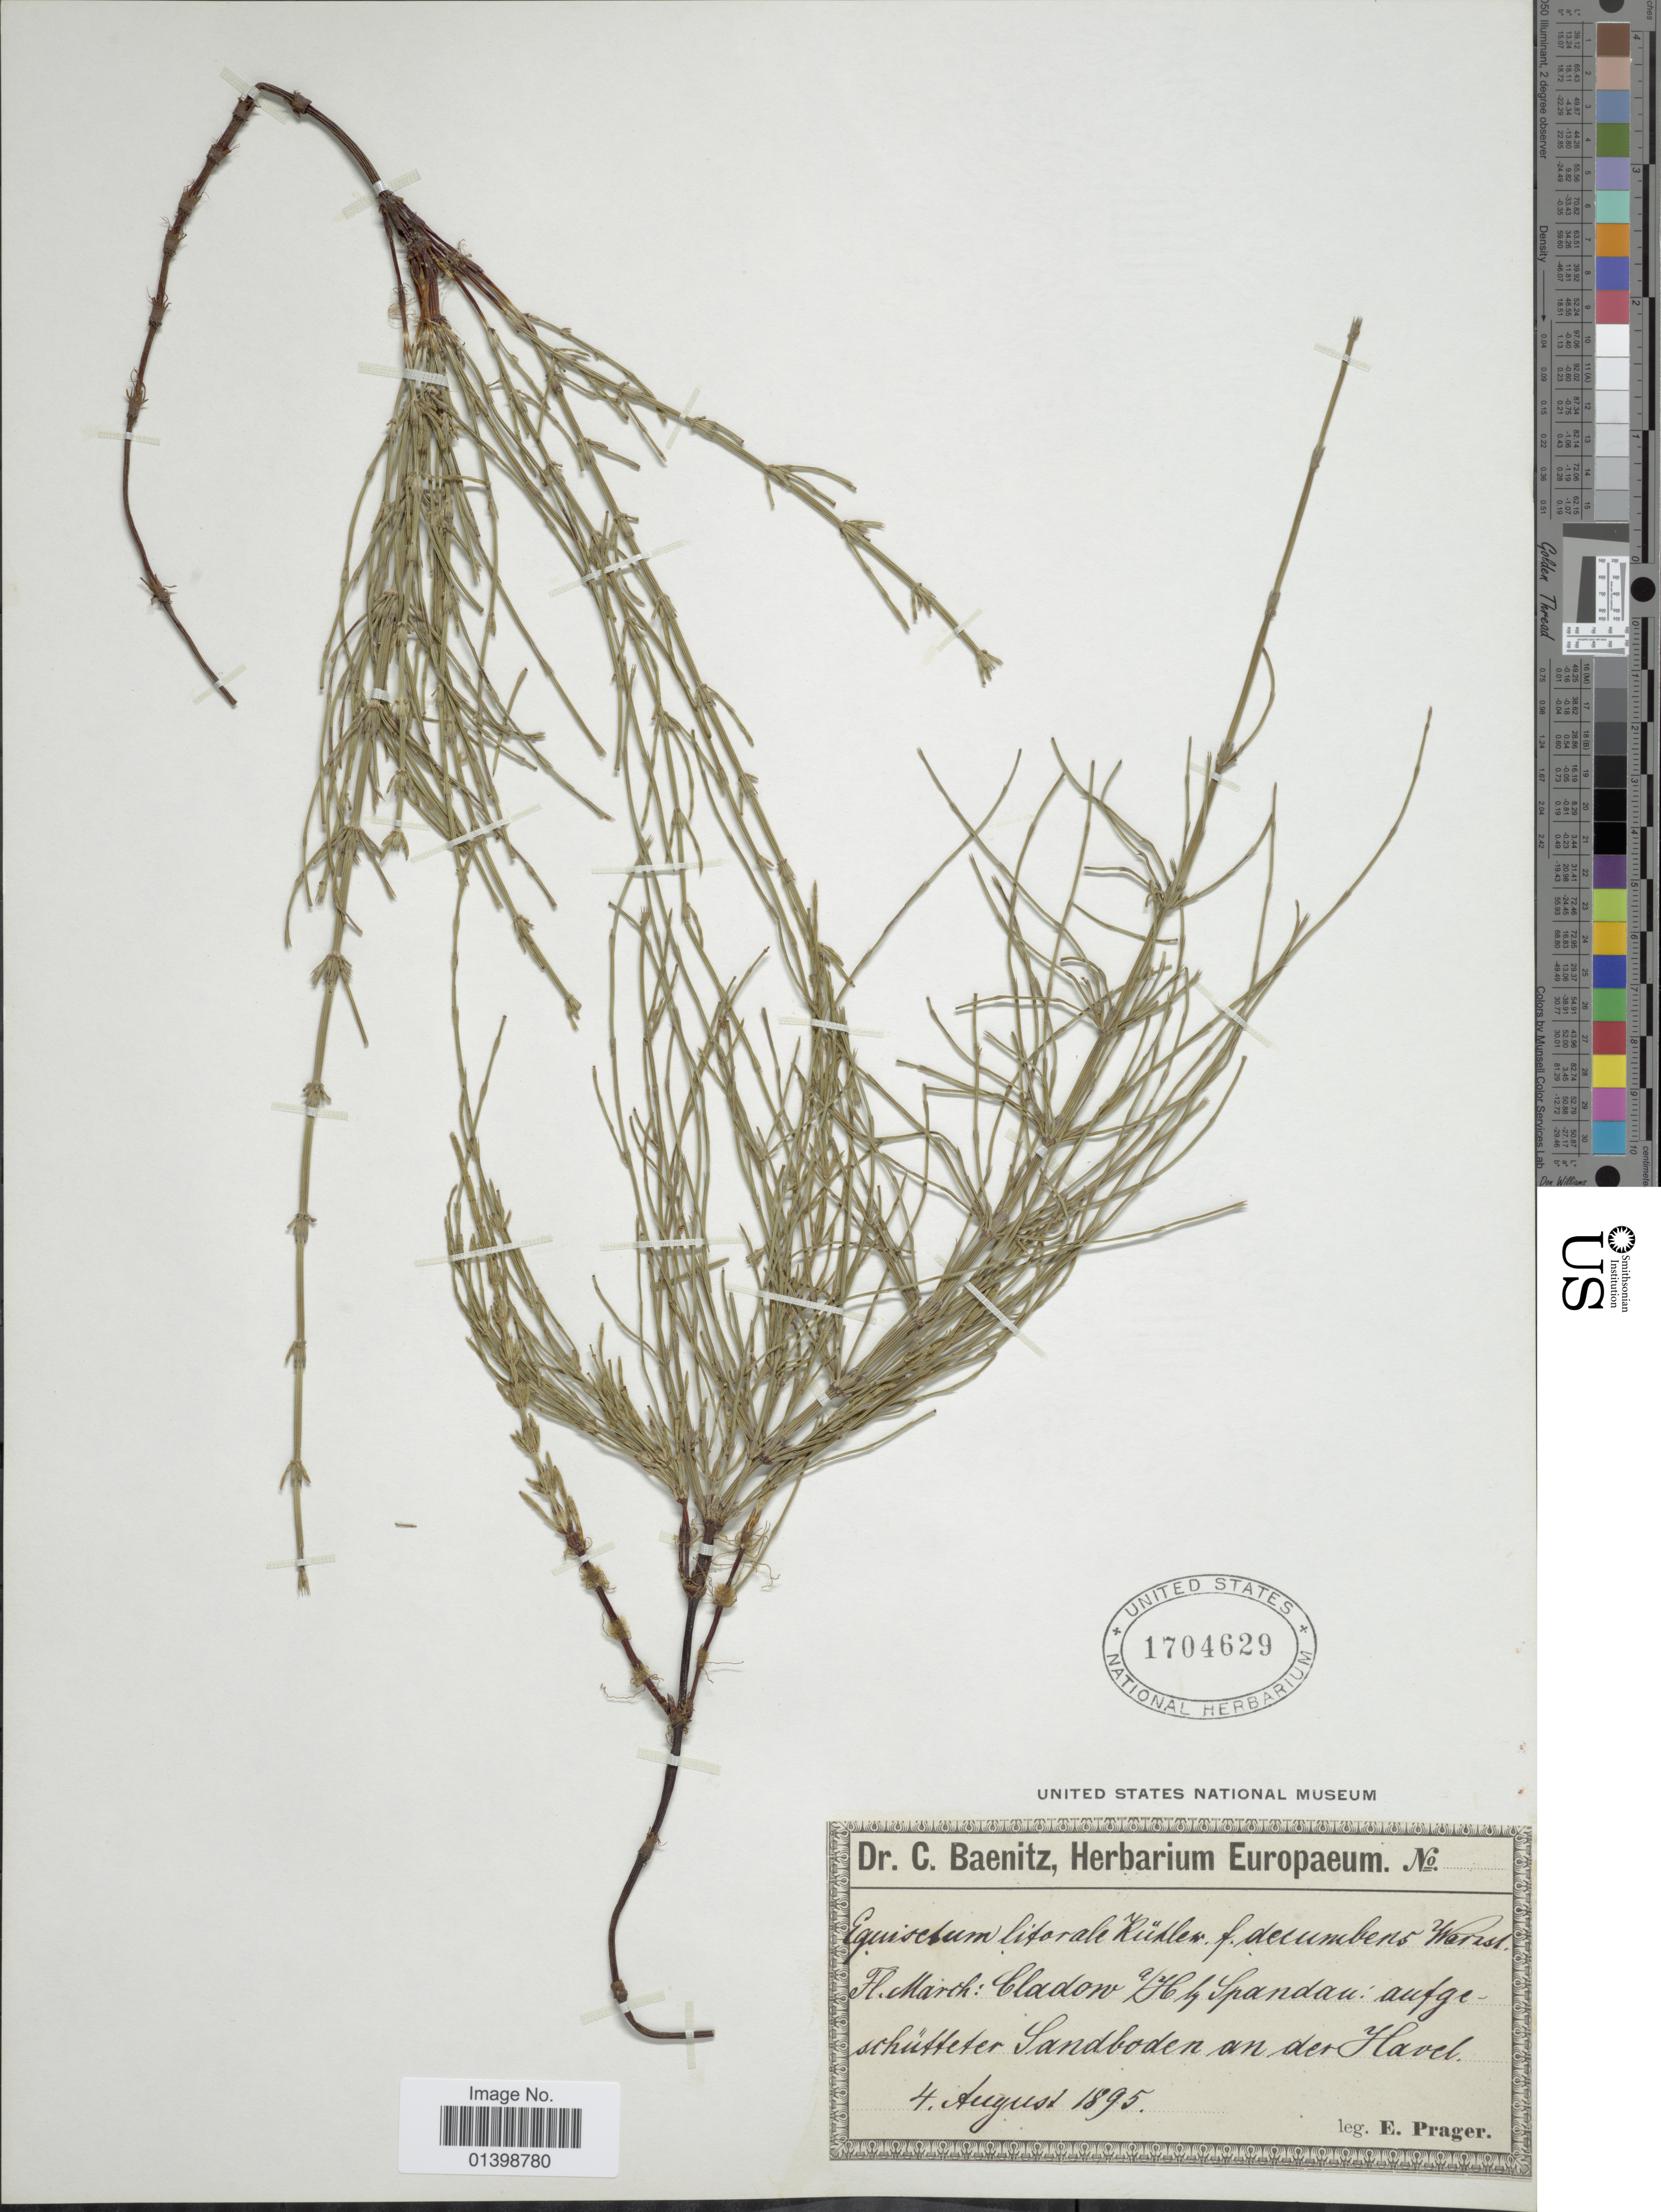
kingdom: Plantae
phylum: Tracheophyta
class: Polypodiopsida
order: Equisetales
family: Equisetaceae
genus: Equisetum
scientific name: Equisetum x litorale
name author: Kuhlw.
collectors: E. Prager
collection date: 1895-08-04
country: Germany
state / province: Berlin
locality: March: Cladow a/h Spandan: auf geschütter Sandboden an der Havel [interpreted]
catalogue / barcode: US 1704629